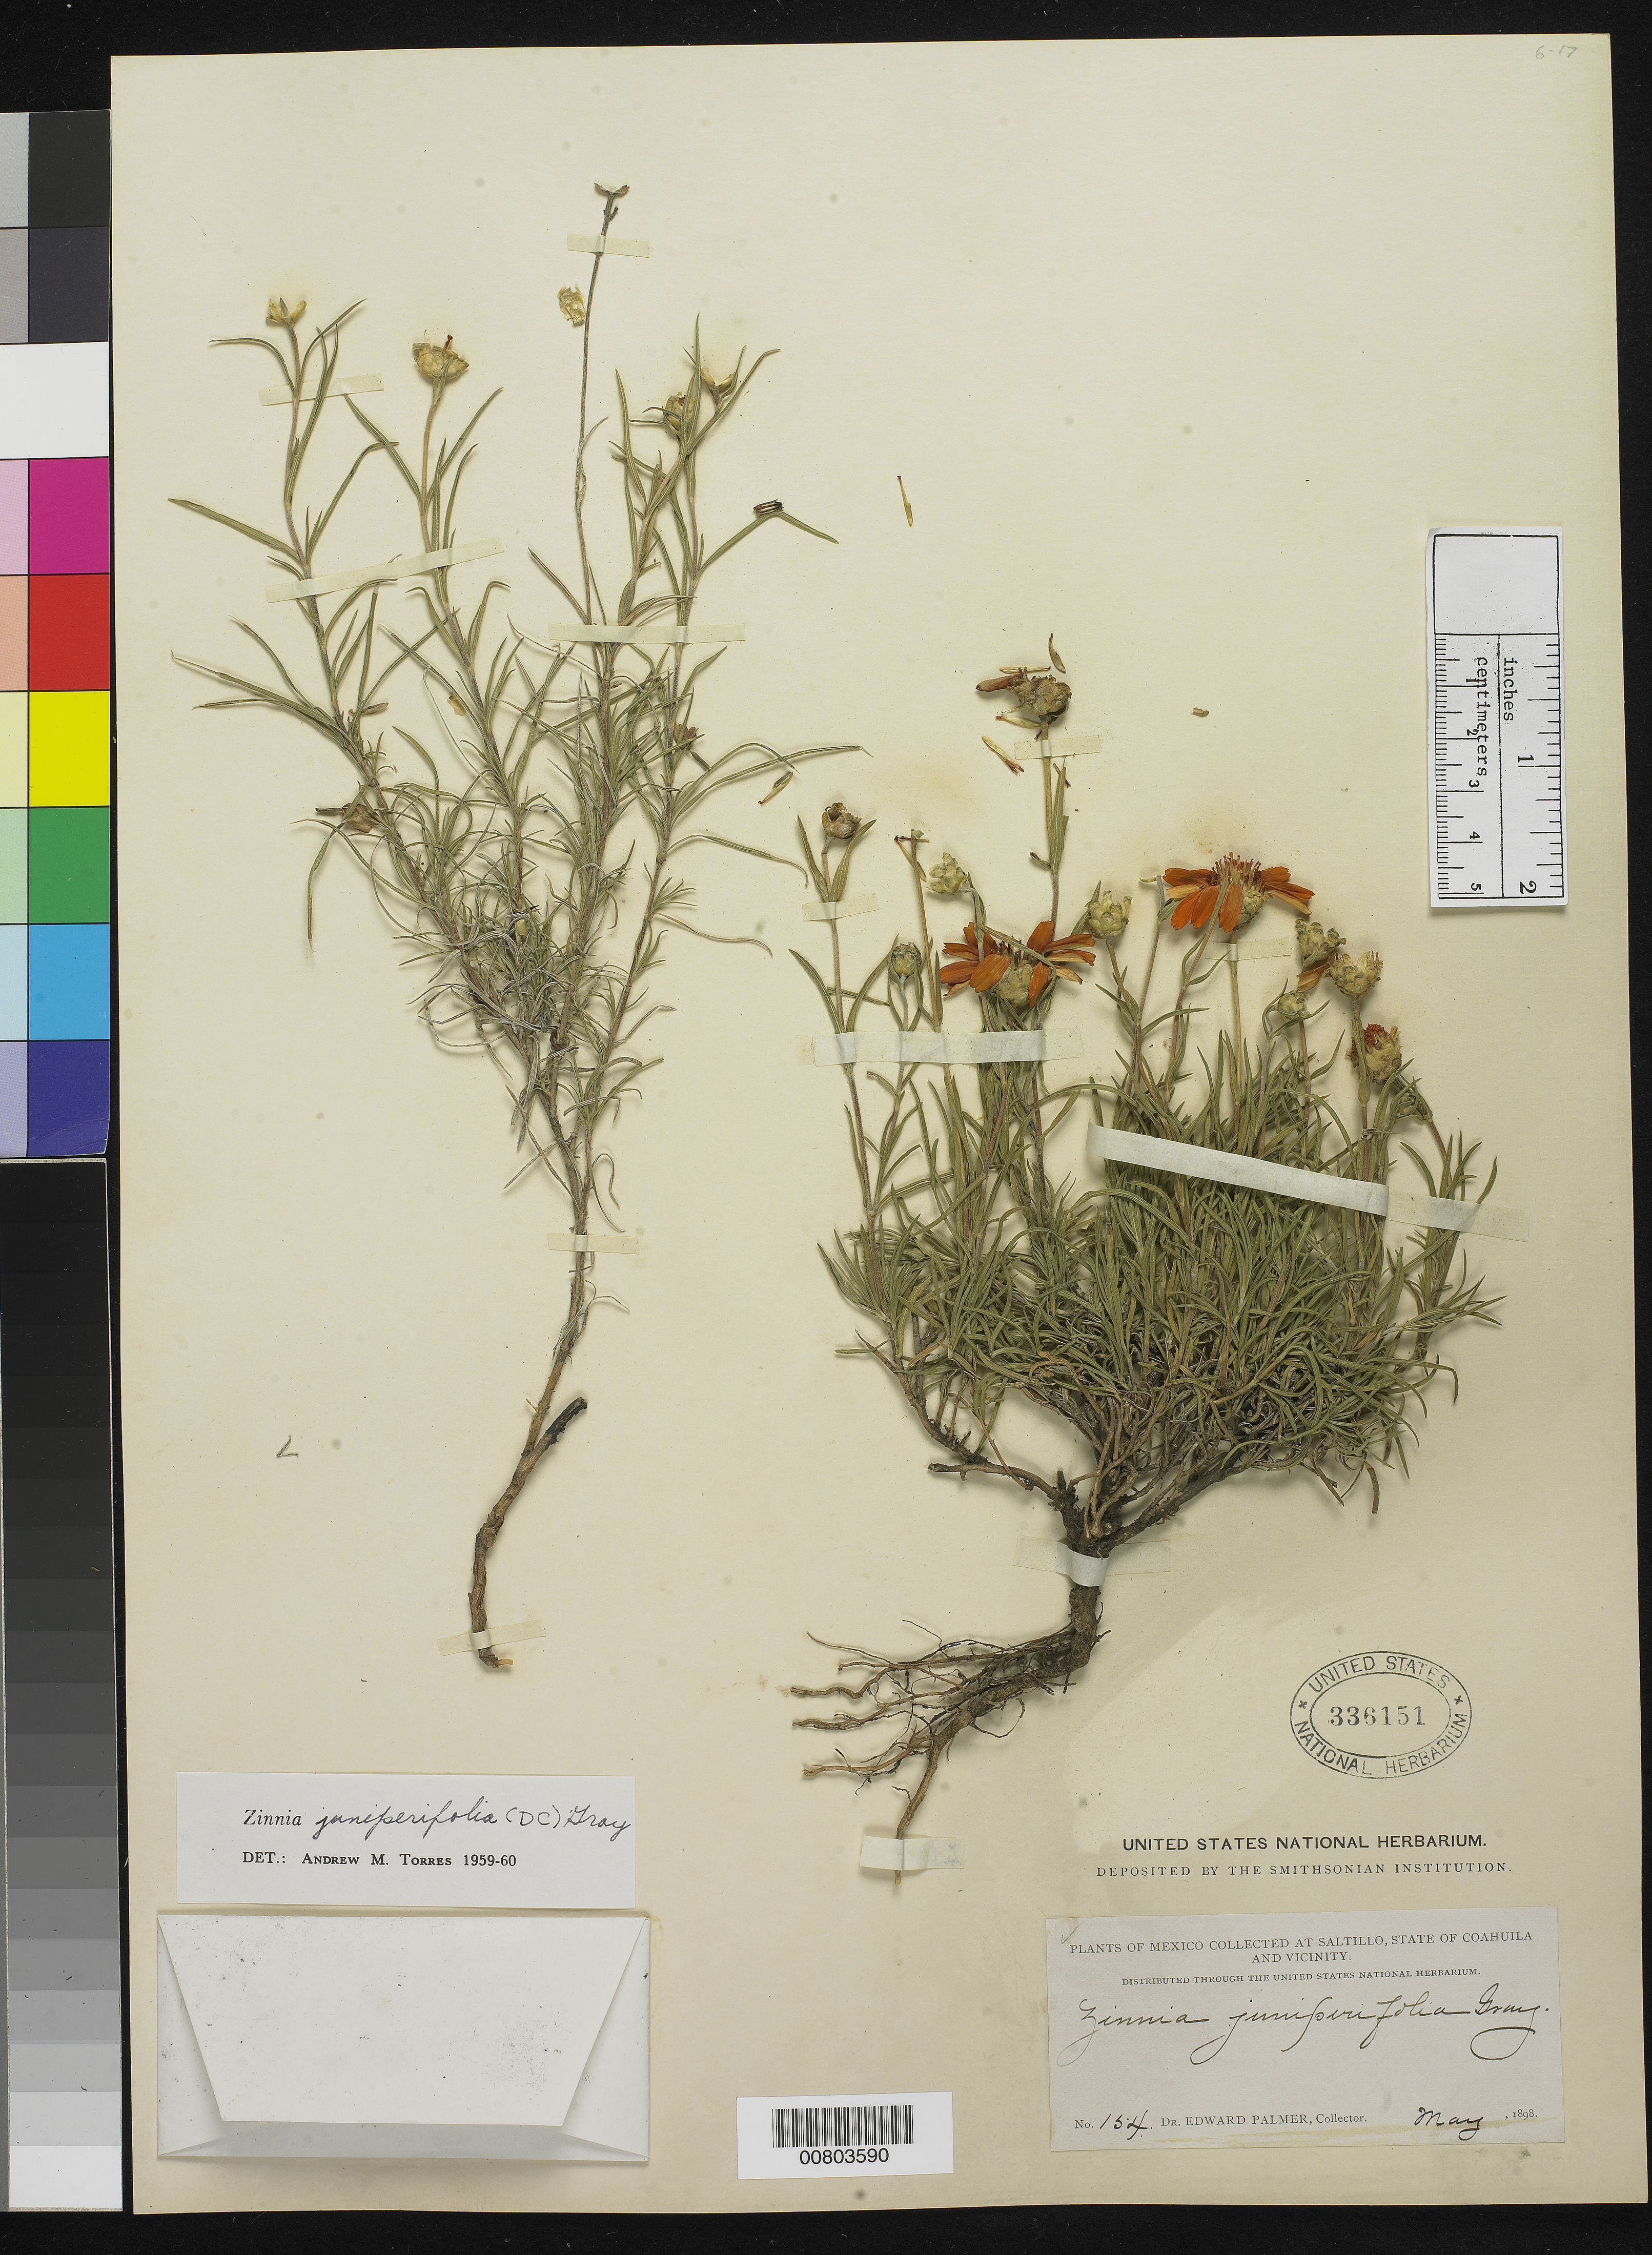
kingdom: Plantae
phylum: Tracheophyta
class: Magnoliopsida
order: Asterales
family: Asteraceae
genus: Zinnia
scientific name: Zinnia juniperifolia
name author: (DC.) A. Gray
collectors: E. Palmer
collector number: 154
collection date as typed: May 1898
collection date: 1898-05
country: Mexico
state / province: Coahuila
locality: Saltillo, Coahuila and vicinity.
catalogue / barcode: US 336151